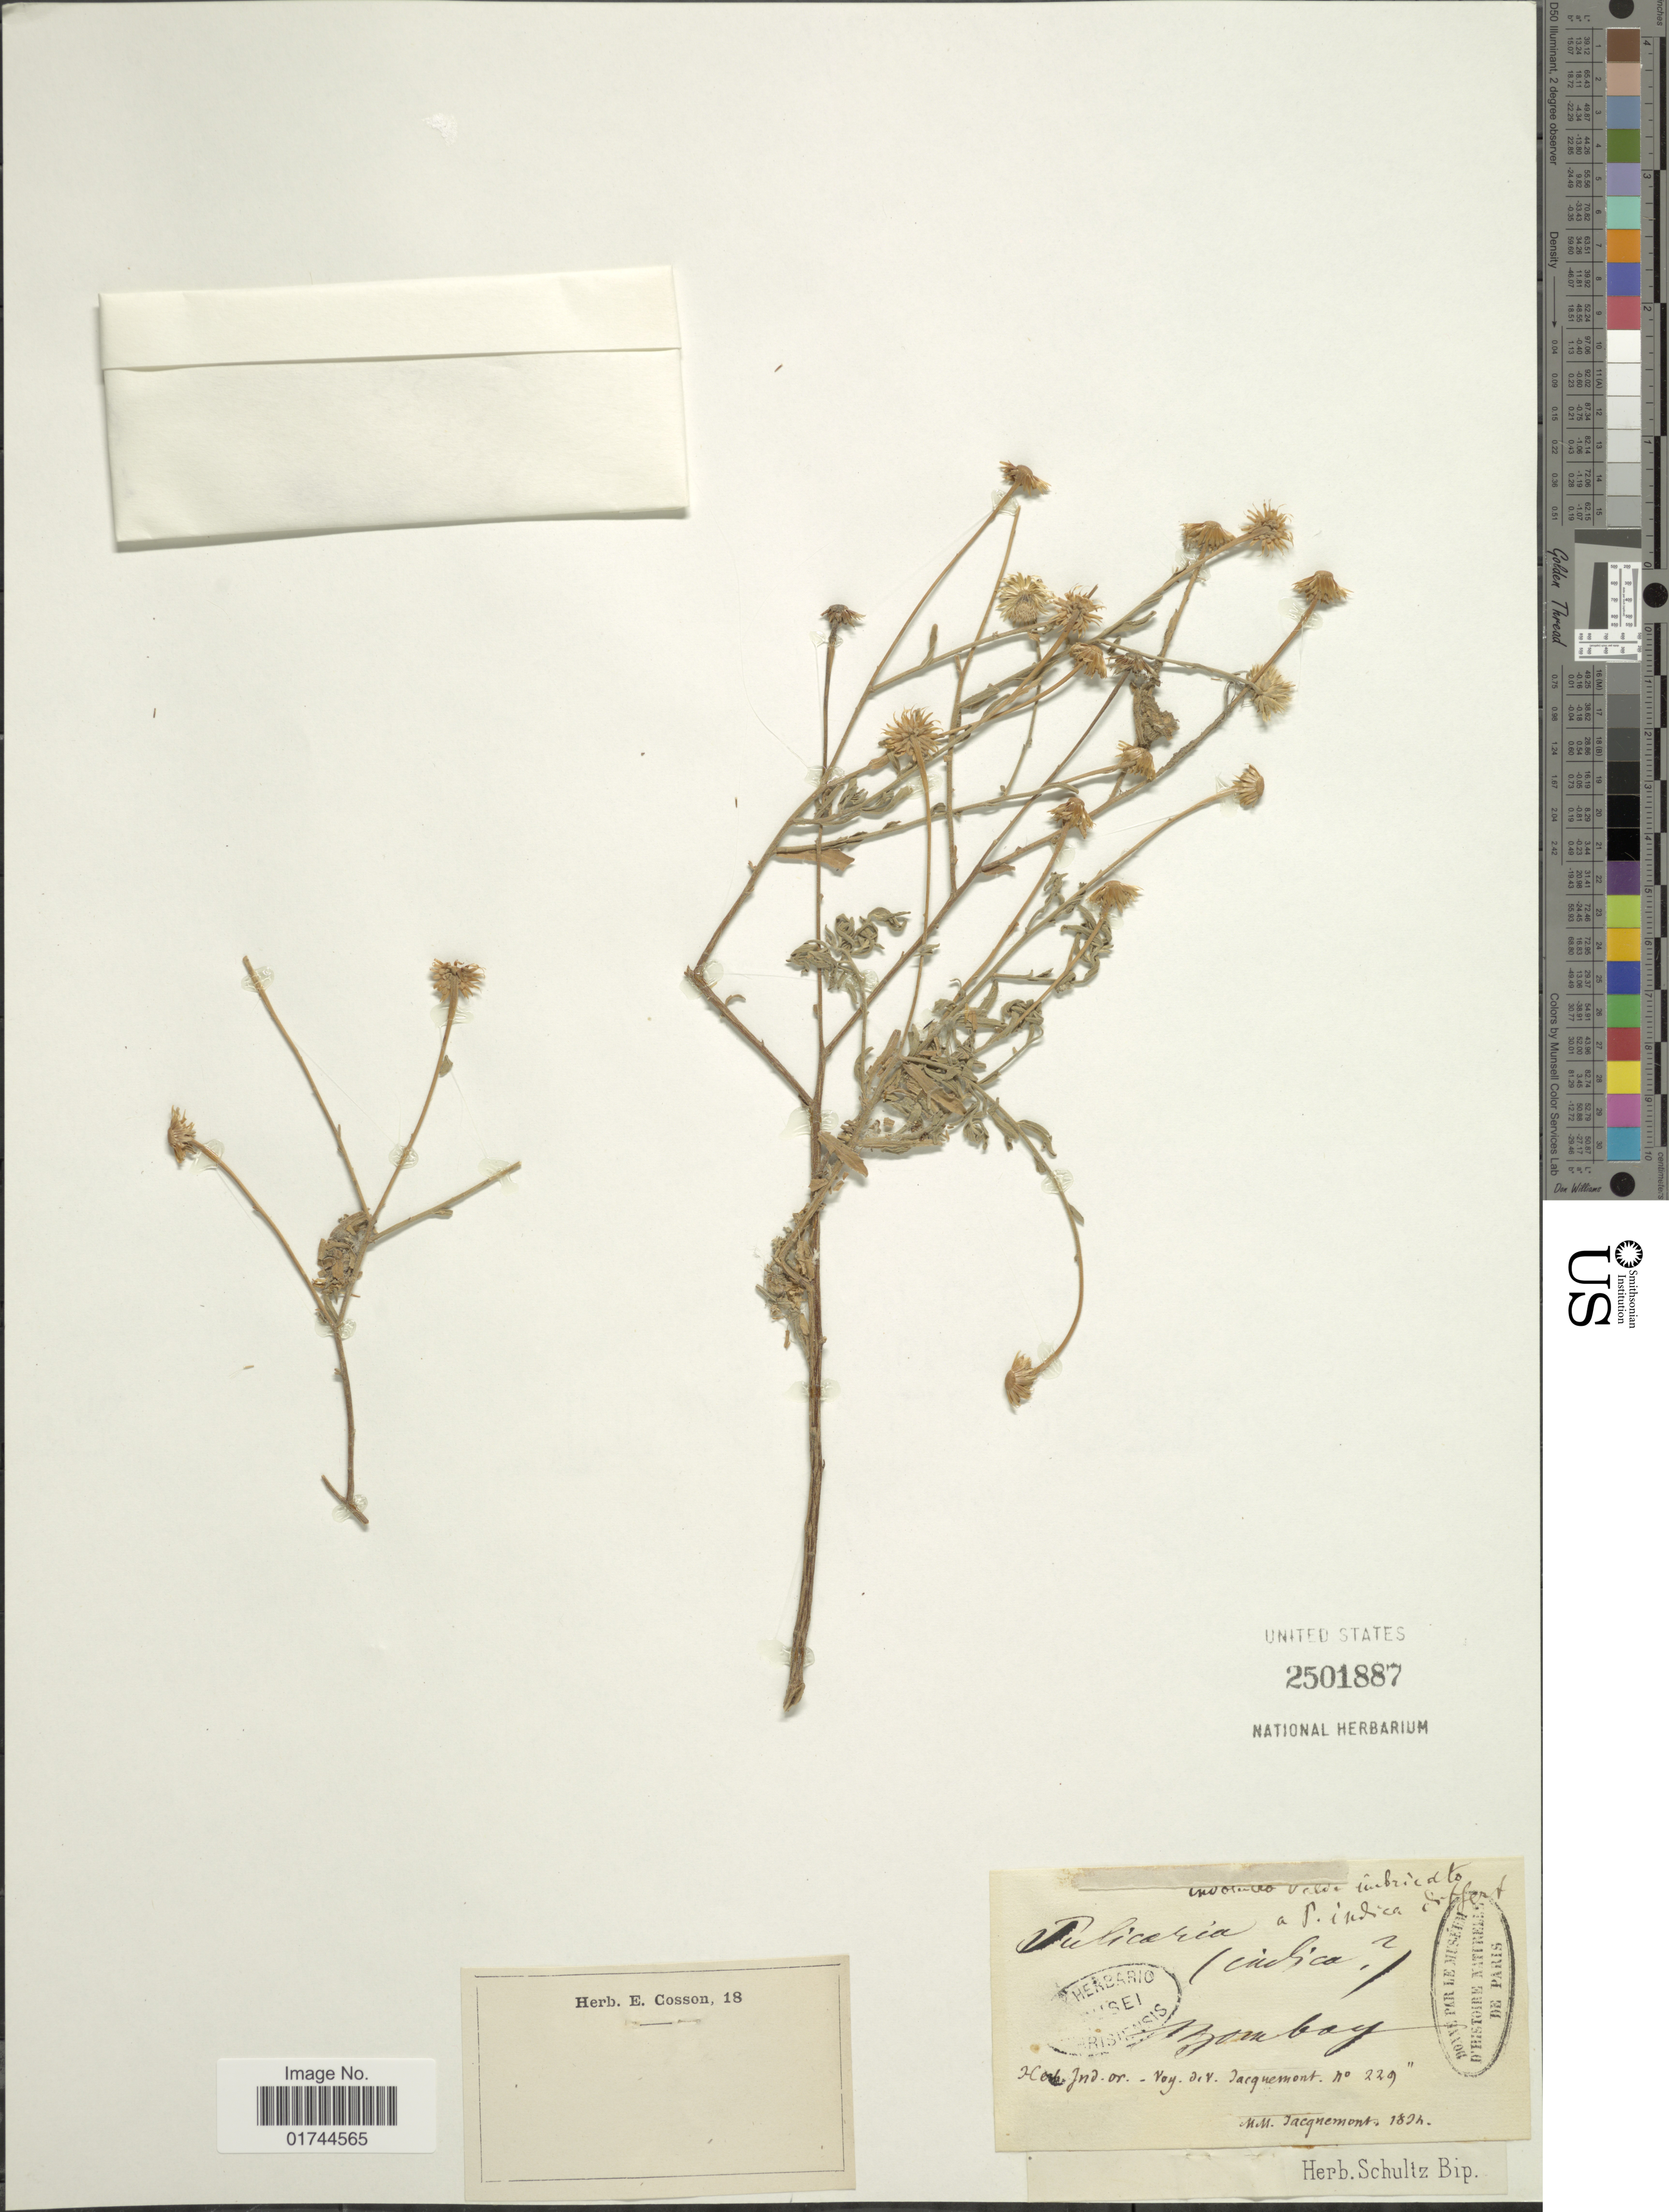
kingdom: Plantae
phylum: Tracheophyta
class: Magnoliopsida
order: Asterales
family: Asteraceae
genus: Pulicaria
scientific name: Pulicaria sp.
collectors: V. Jacquemont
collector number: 229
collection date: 1822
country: India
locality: Indica, Bombay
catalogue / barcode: US 2501887